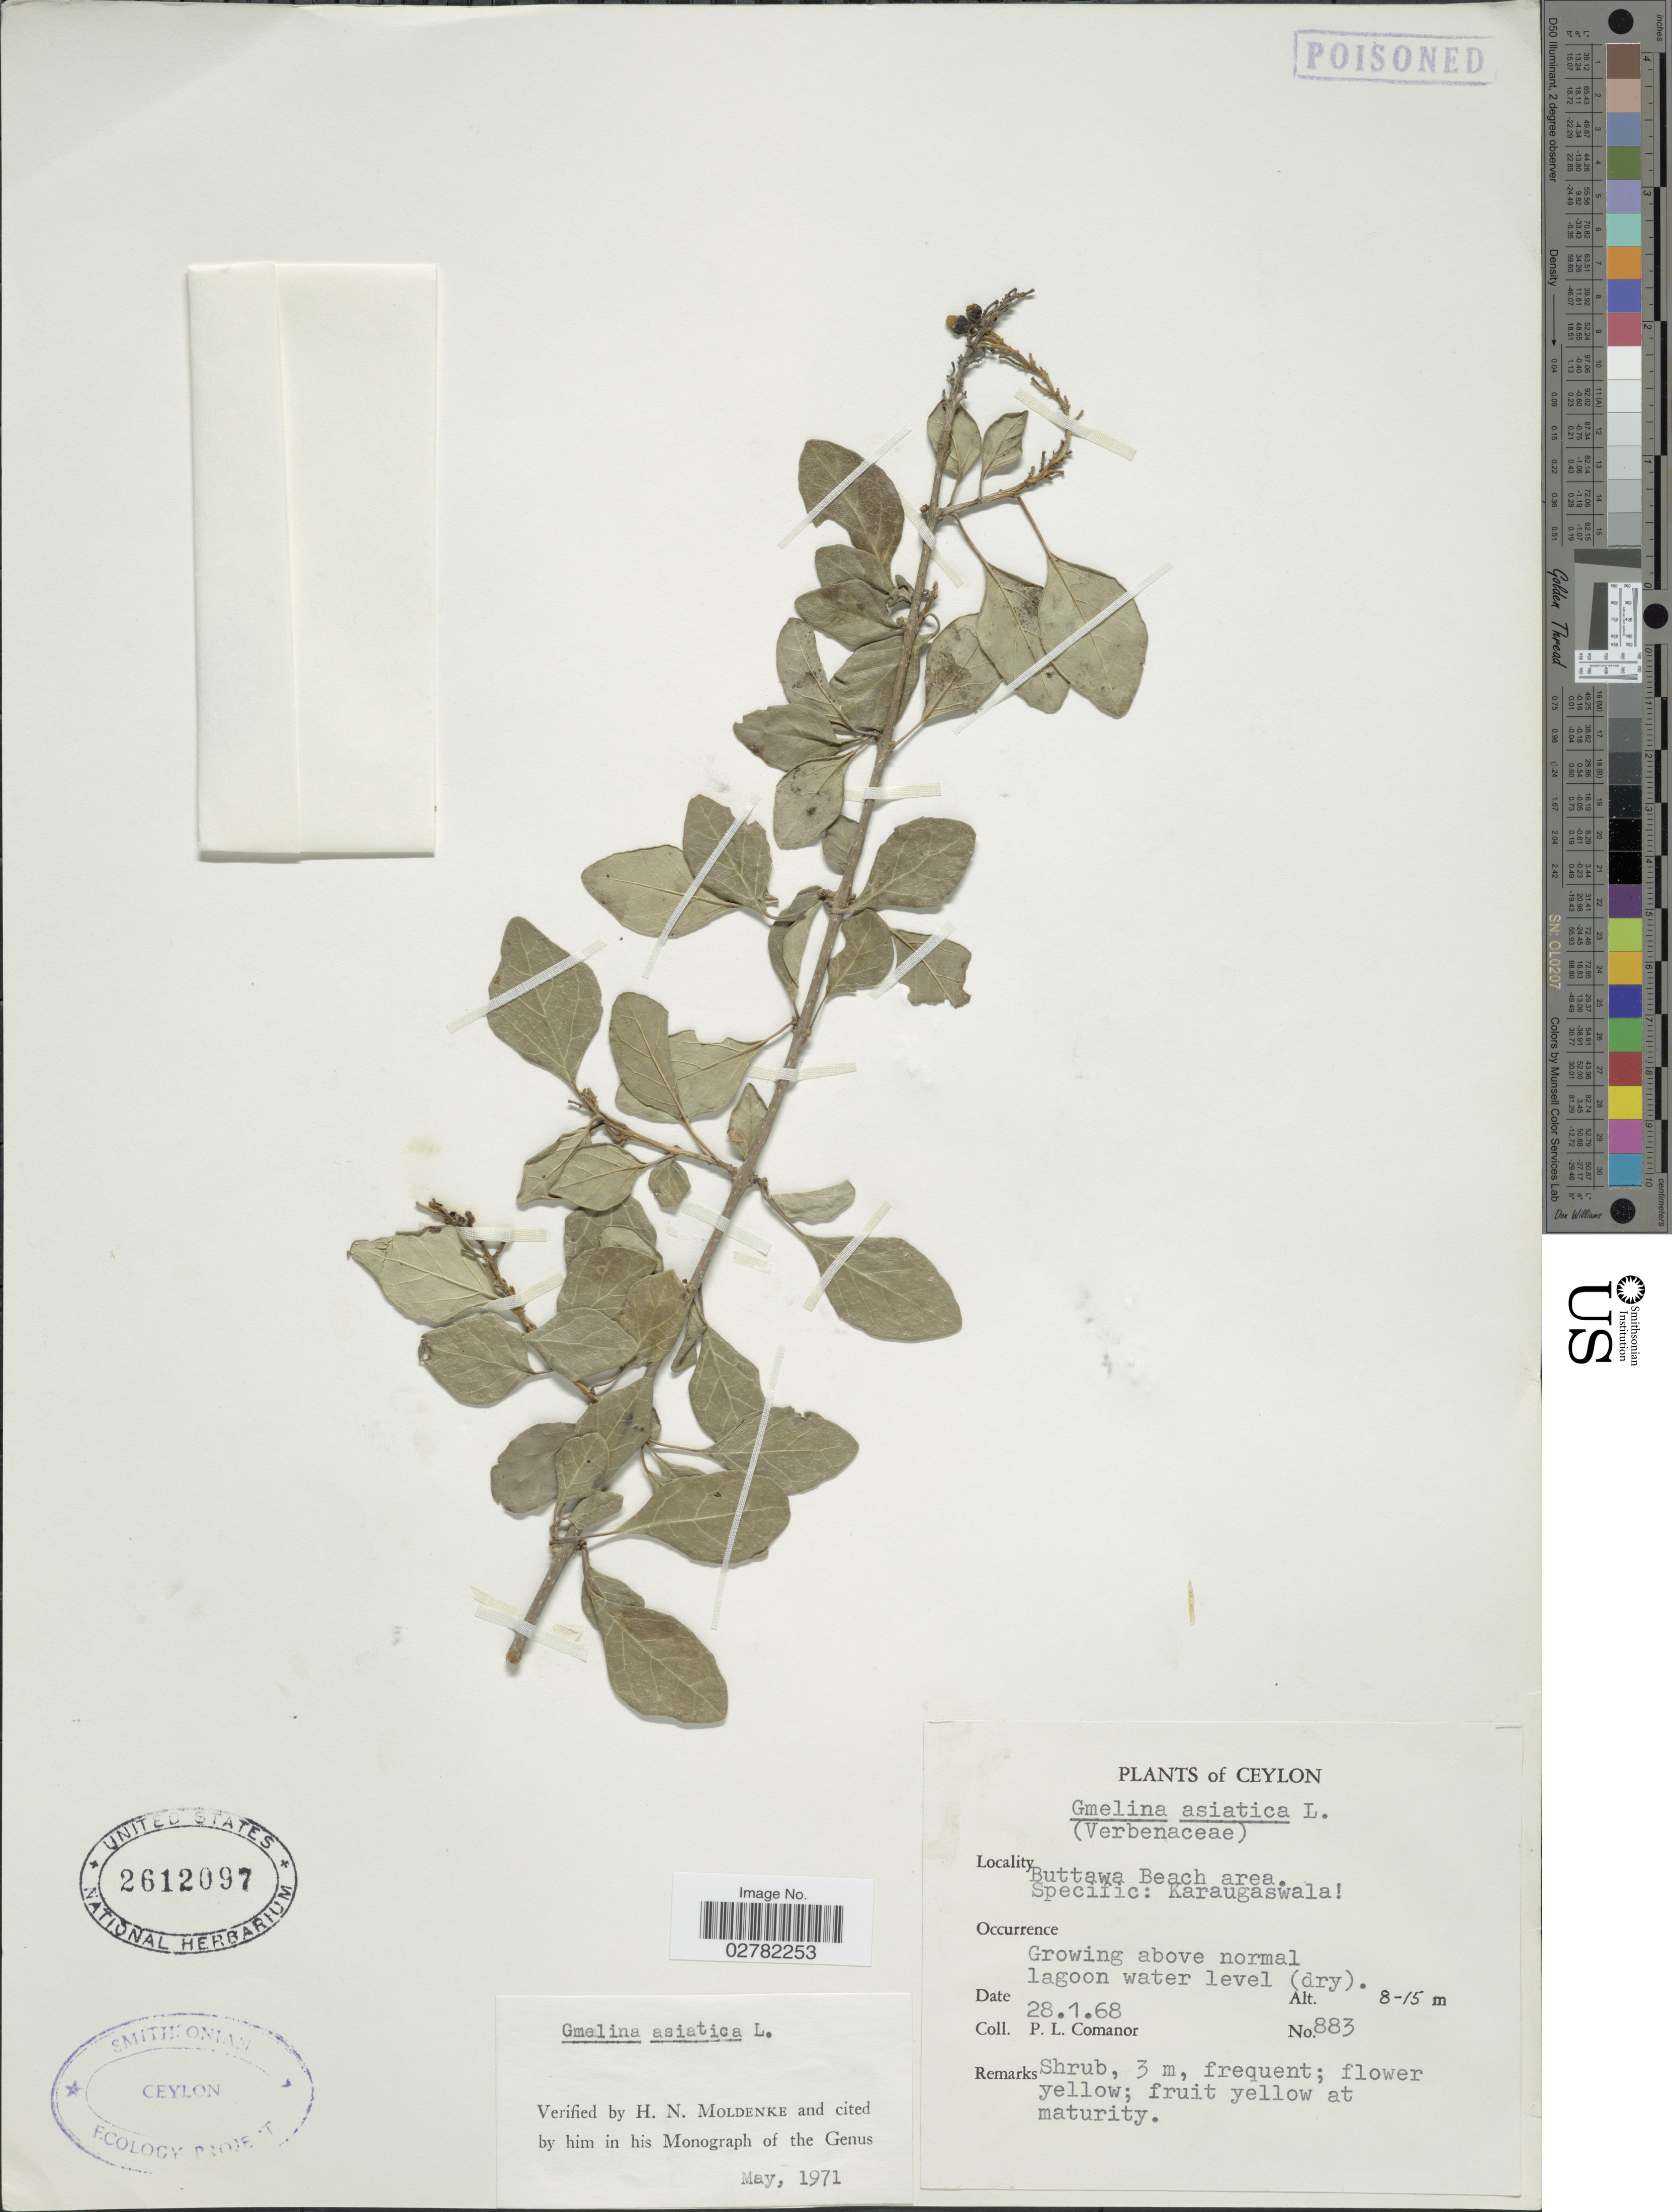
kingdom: Plantae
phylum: Tracheophyta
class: Magnoliopsida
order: Lamiales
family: Lamiaceae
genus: Gmelina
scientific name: Gmelina asiatica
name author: L.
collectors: P. Comanor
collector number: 883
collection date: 1968-01-28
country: Sri Lanka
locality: Ceylon. Buttawa Beach area. Specific: Karaugaswala.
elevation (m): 8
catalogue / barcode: US 2612097